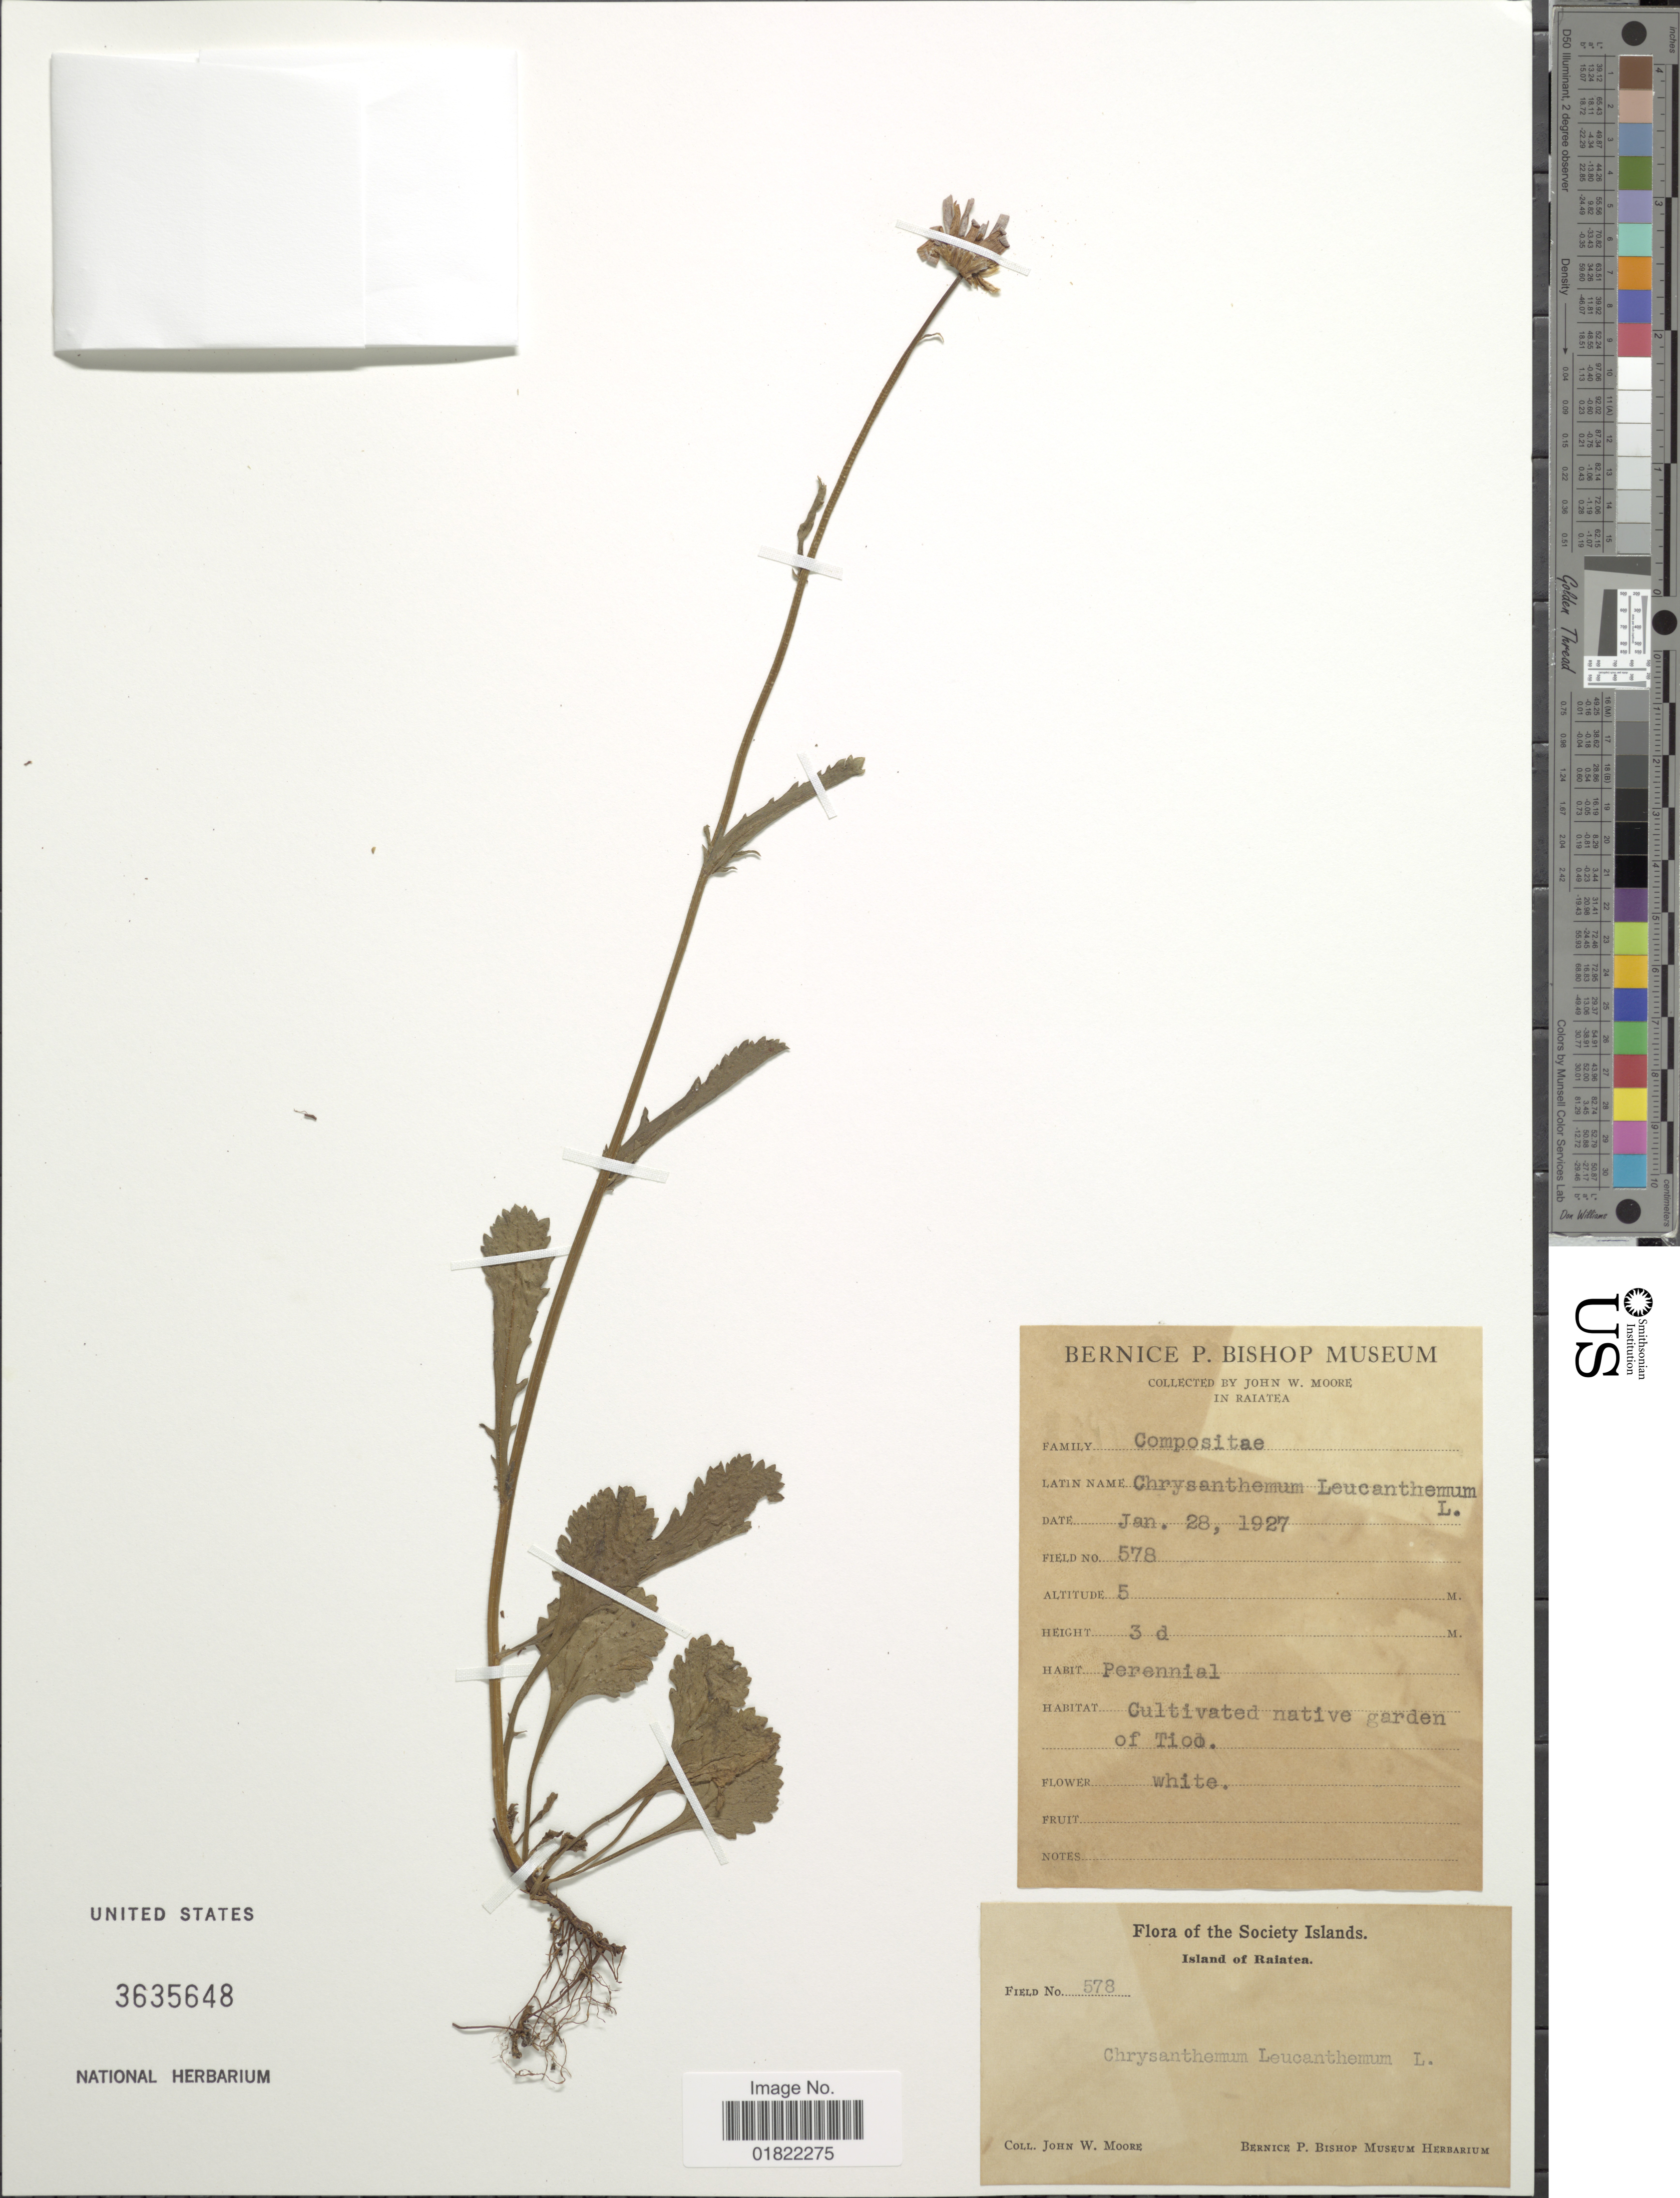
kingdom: Plantae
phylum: Tracheophyta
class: Magnoliopsida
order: Asterales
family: Asteraceae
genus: Chrysanthemum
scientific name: Chrysanthemum leucanthemum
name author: L.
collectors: J. Moore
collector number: Field 578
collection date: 1927-01-28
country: French Polynesia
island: Raiatea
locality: The Society Islands, Island of Raiatea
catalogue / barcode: US 3635648